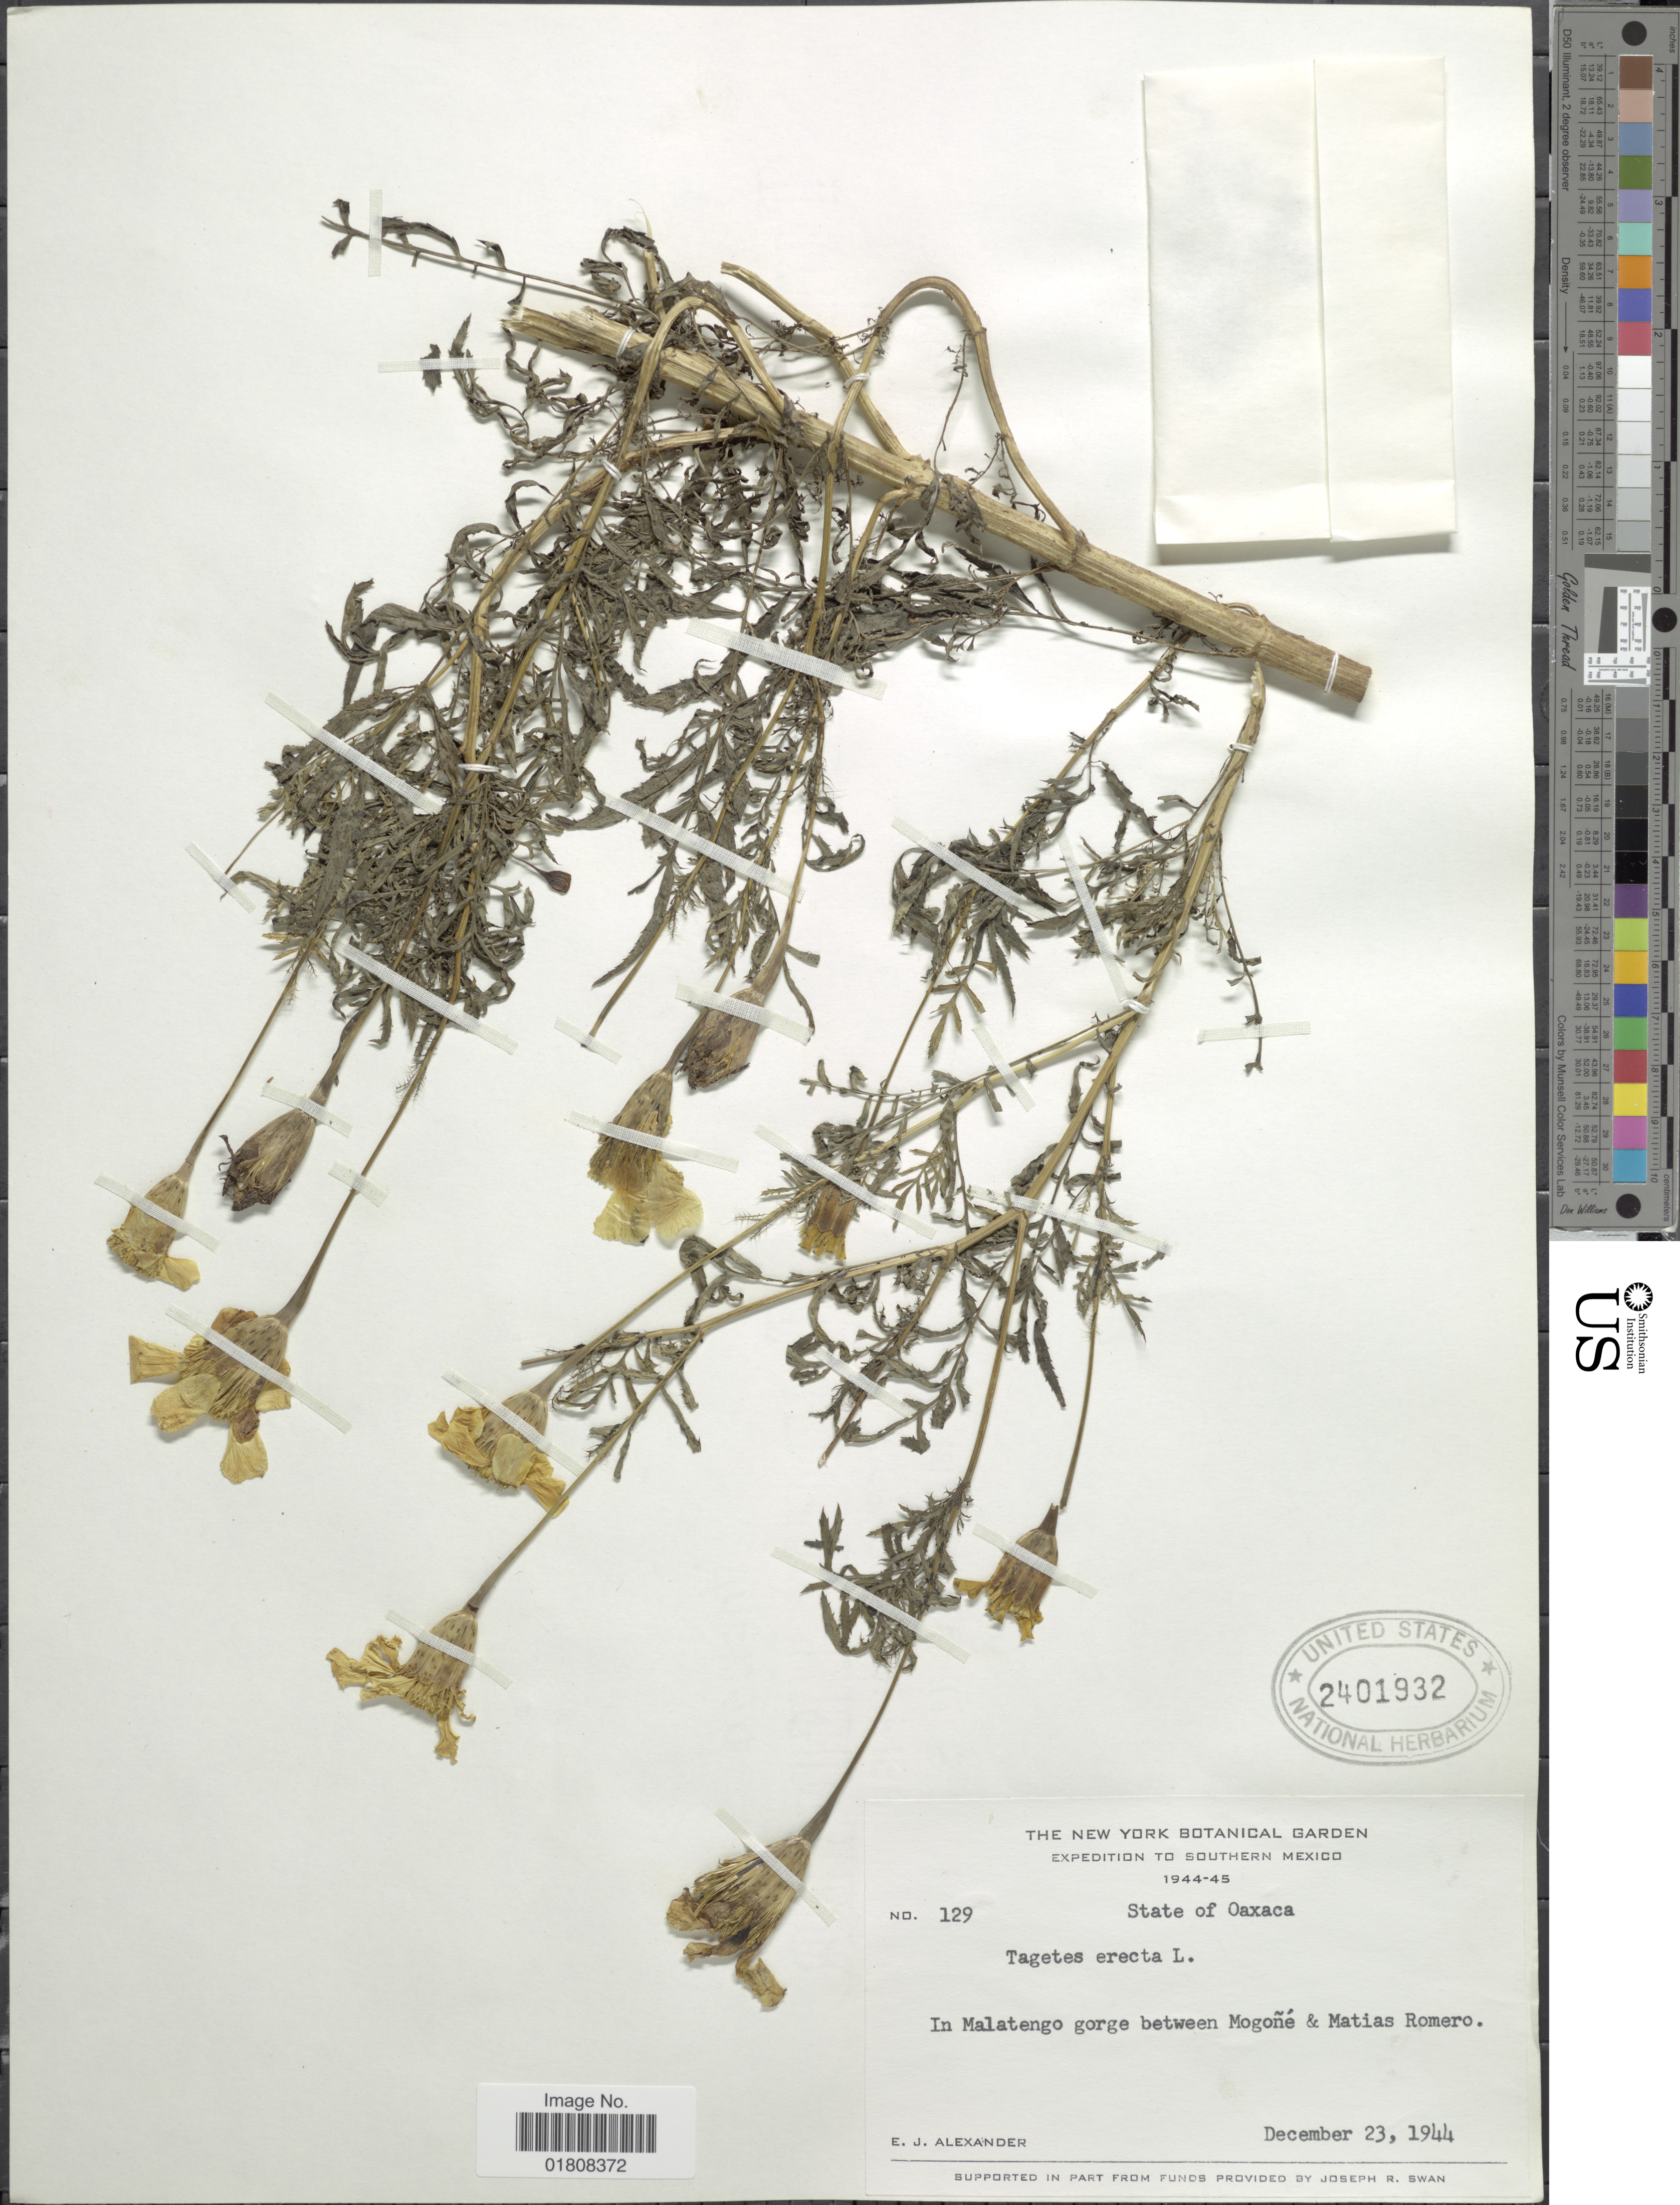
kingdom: Plantae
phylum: Tracheophyta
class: Magnoliopsida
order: Asterales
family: Asteraceae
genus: Tagetes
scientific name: Tagetes patula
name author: L.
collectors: E. J. Alexander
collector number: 129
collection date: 1944-12-23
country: Mexico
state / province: Oaxaca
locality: Southern Mexico, Malatenango gorge between Mogone & Matias Romero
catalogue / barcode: US 2401932